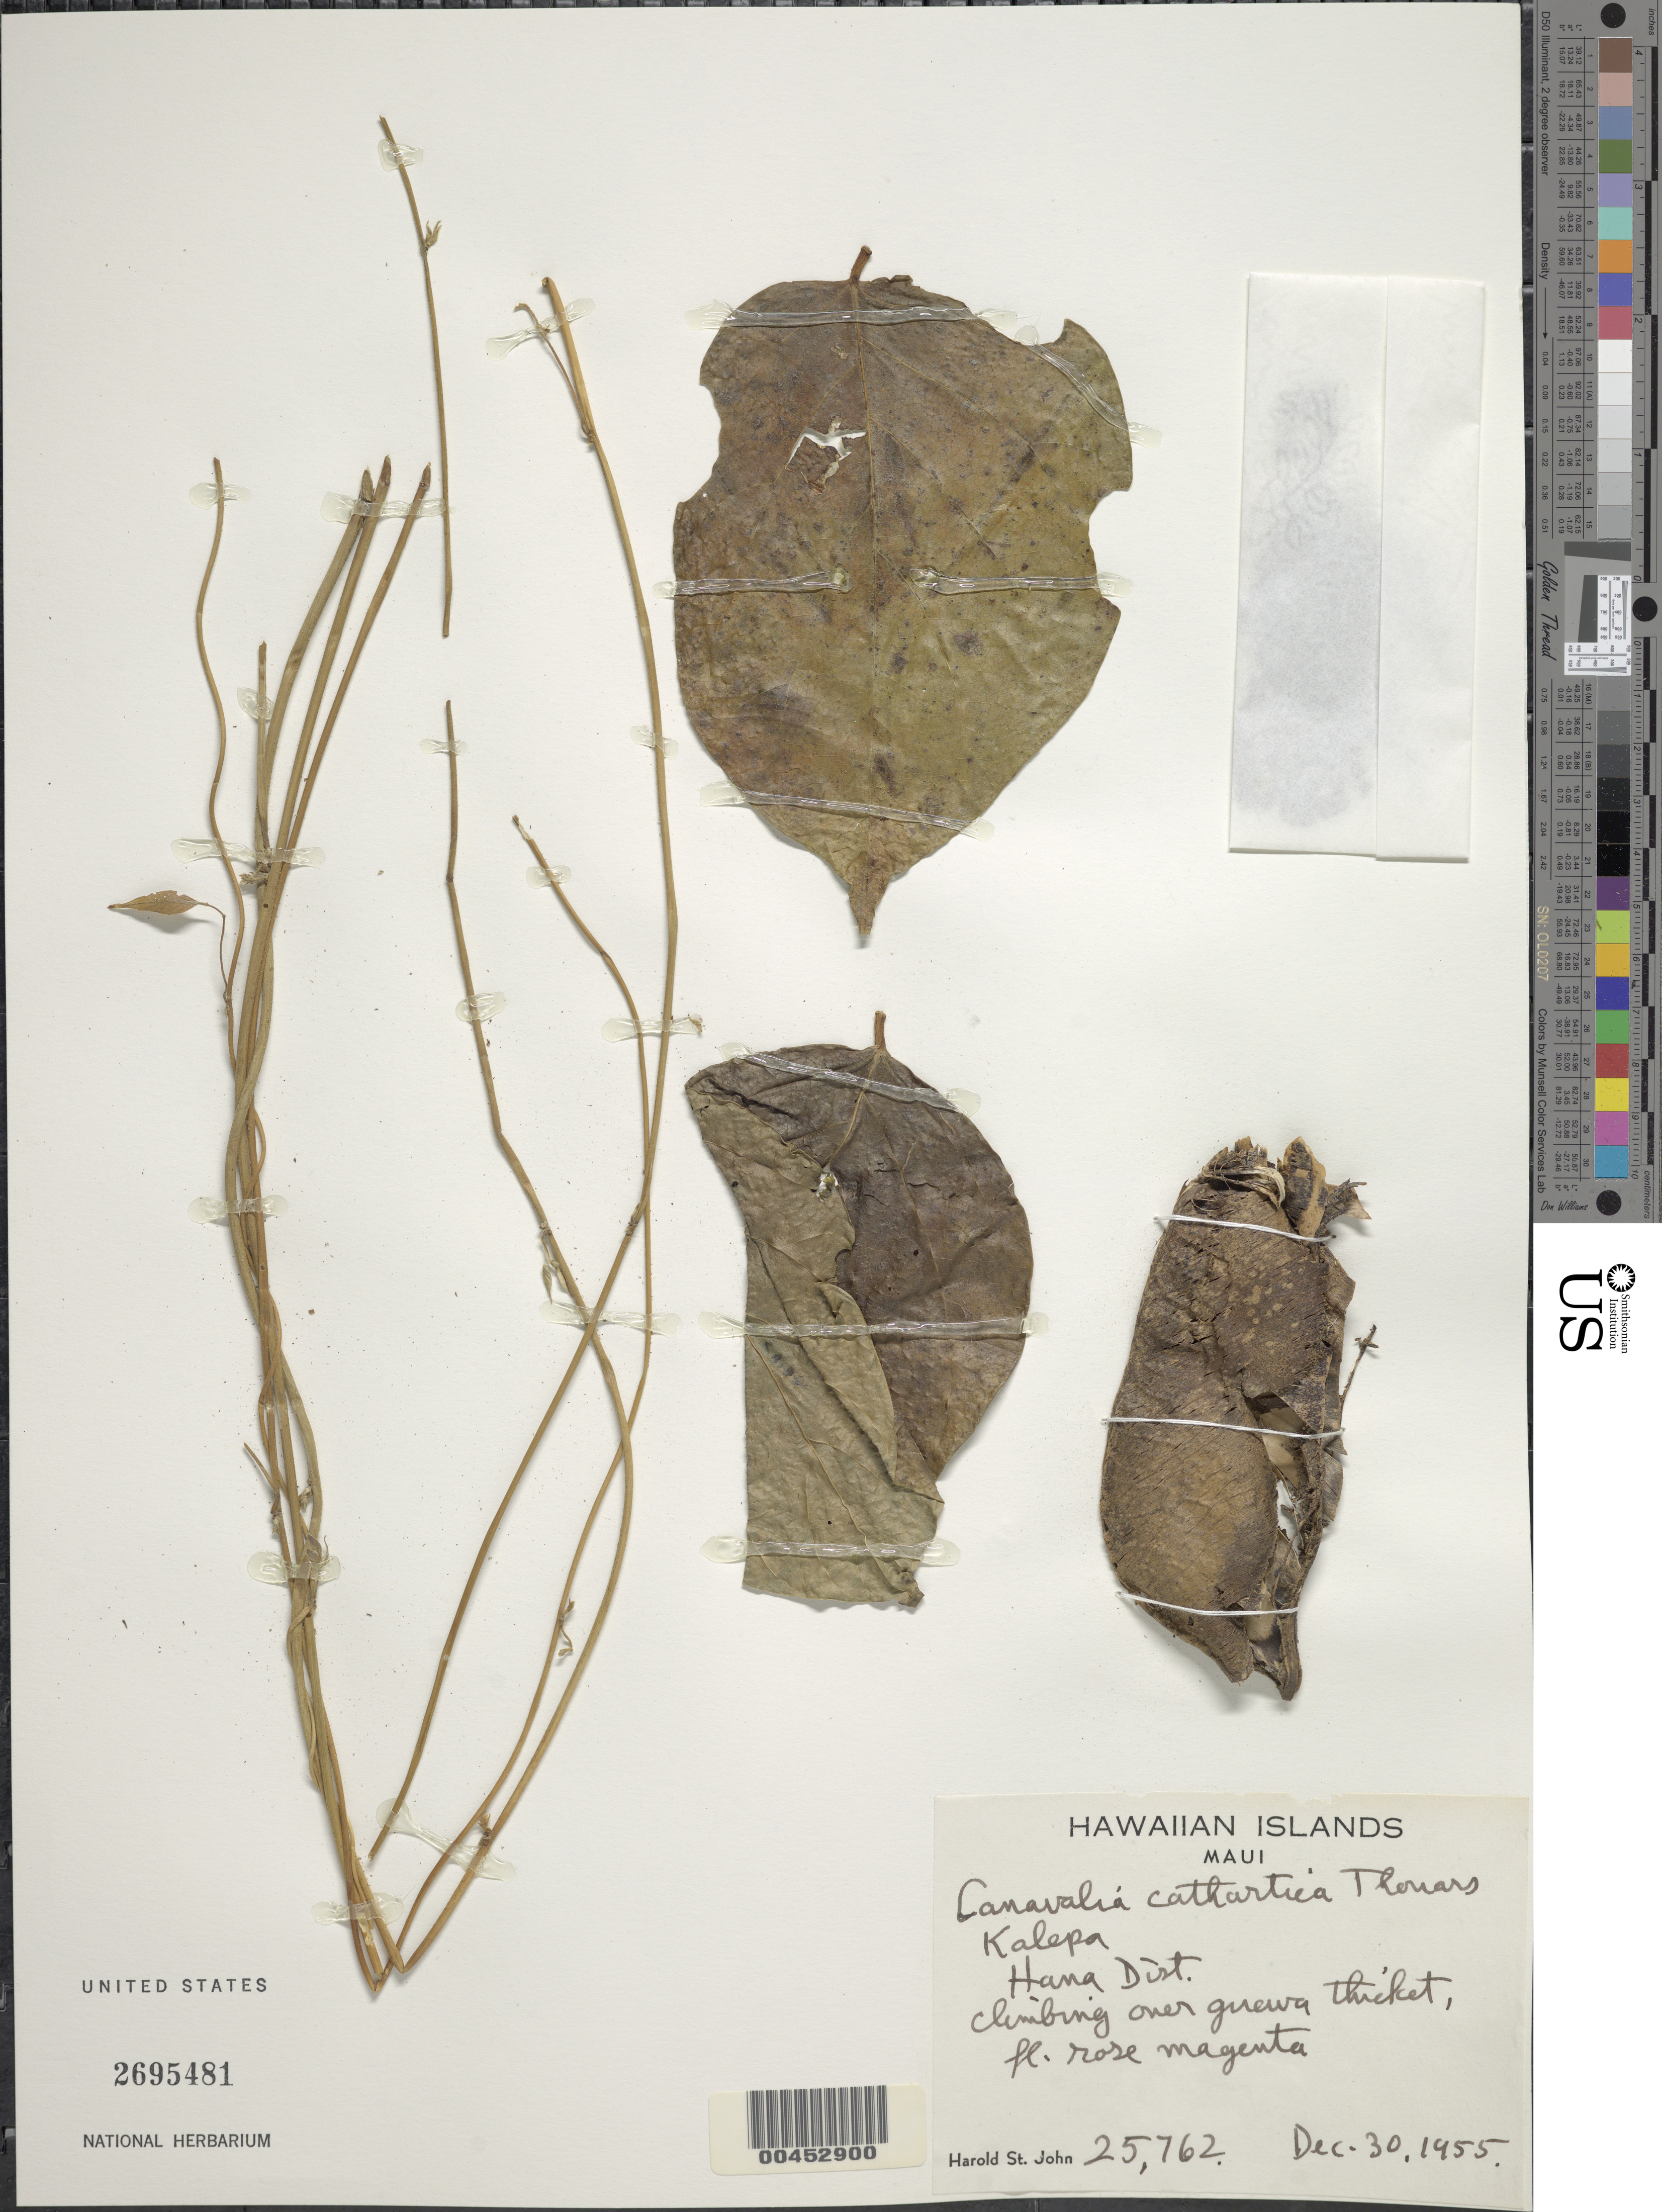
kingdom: Plantae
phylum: Tracheophyta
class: Magnoliopsida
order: Fabales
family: Fabaceae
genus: Canavalia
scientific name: Canavalia cathartica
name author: Thouars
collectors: H. St. John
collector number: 25762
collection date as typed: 30 Dec 1955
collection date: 1955-12-30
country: United States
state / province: Hawaii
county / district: Maui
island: Maui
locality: Kalepa, Hana Dist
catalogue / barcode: US 2695481